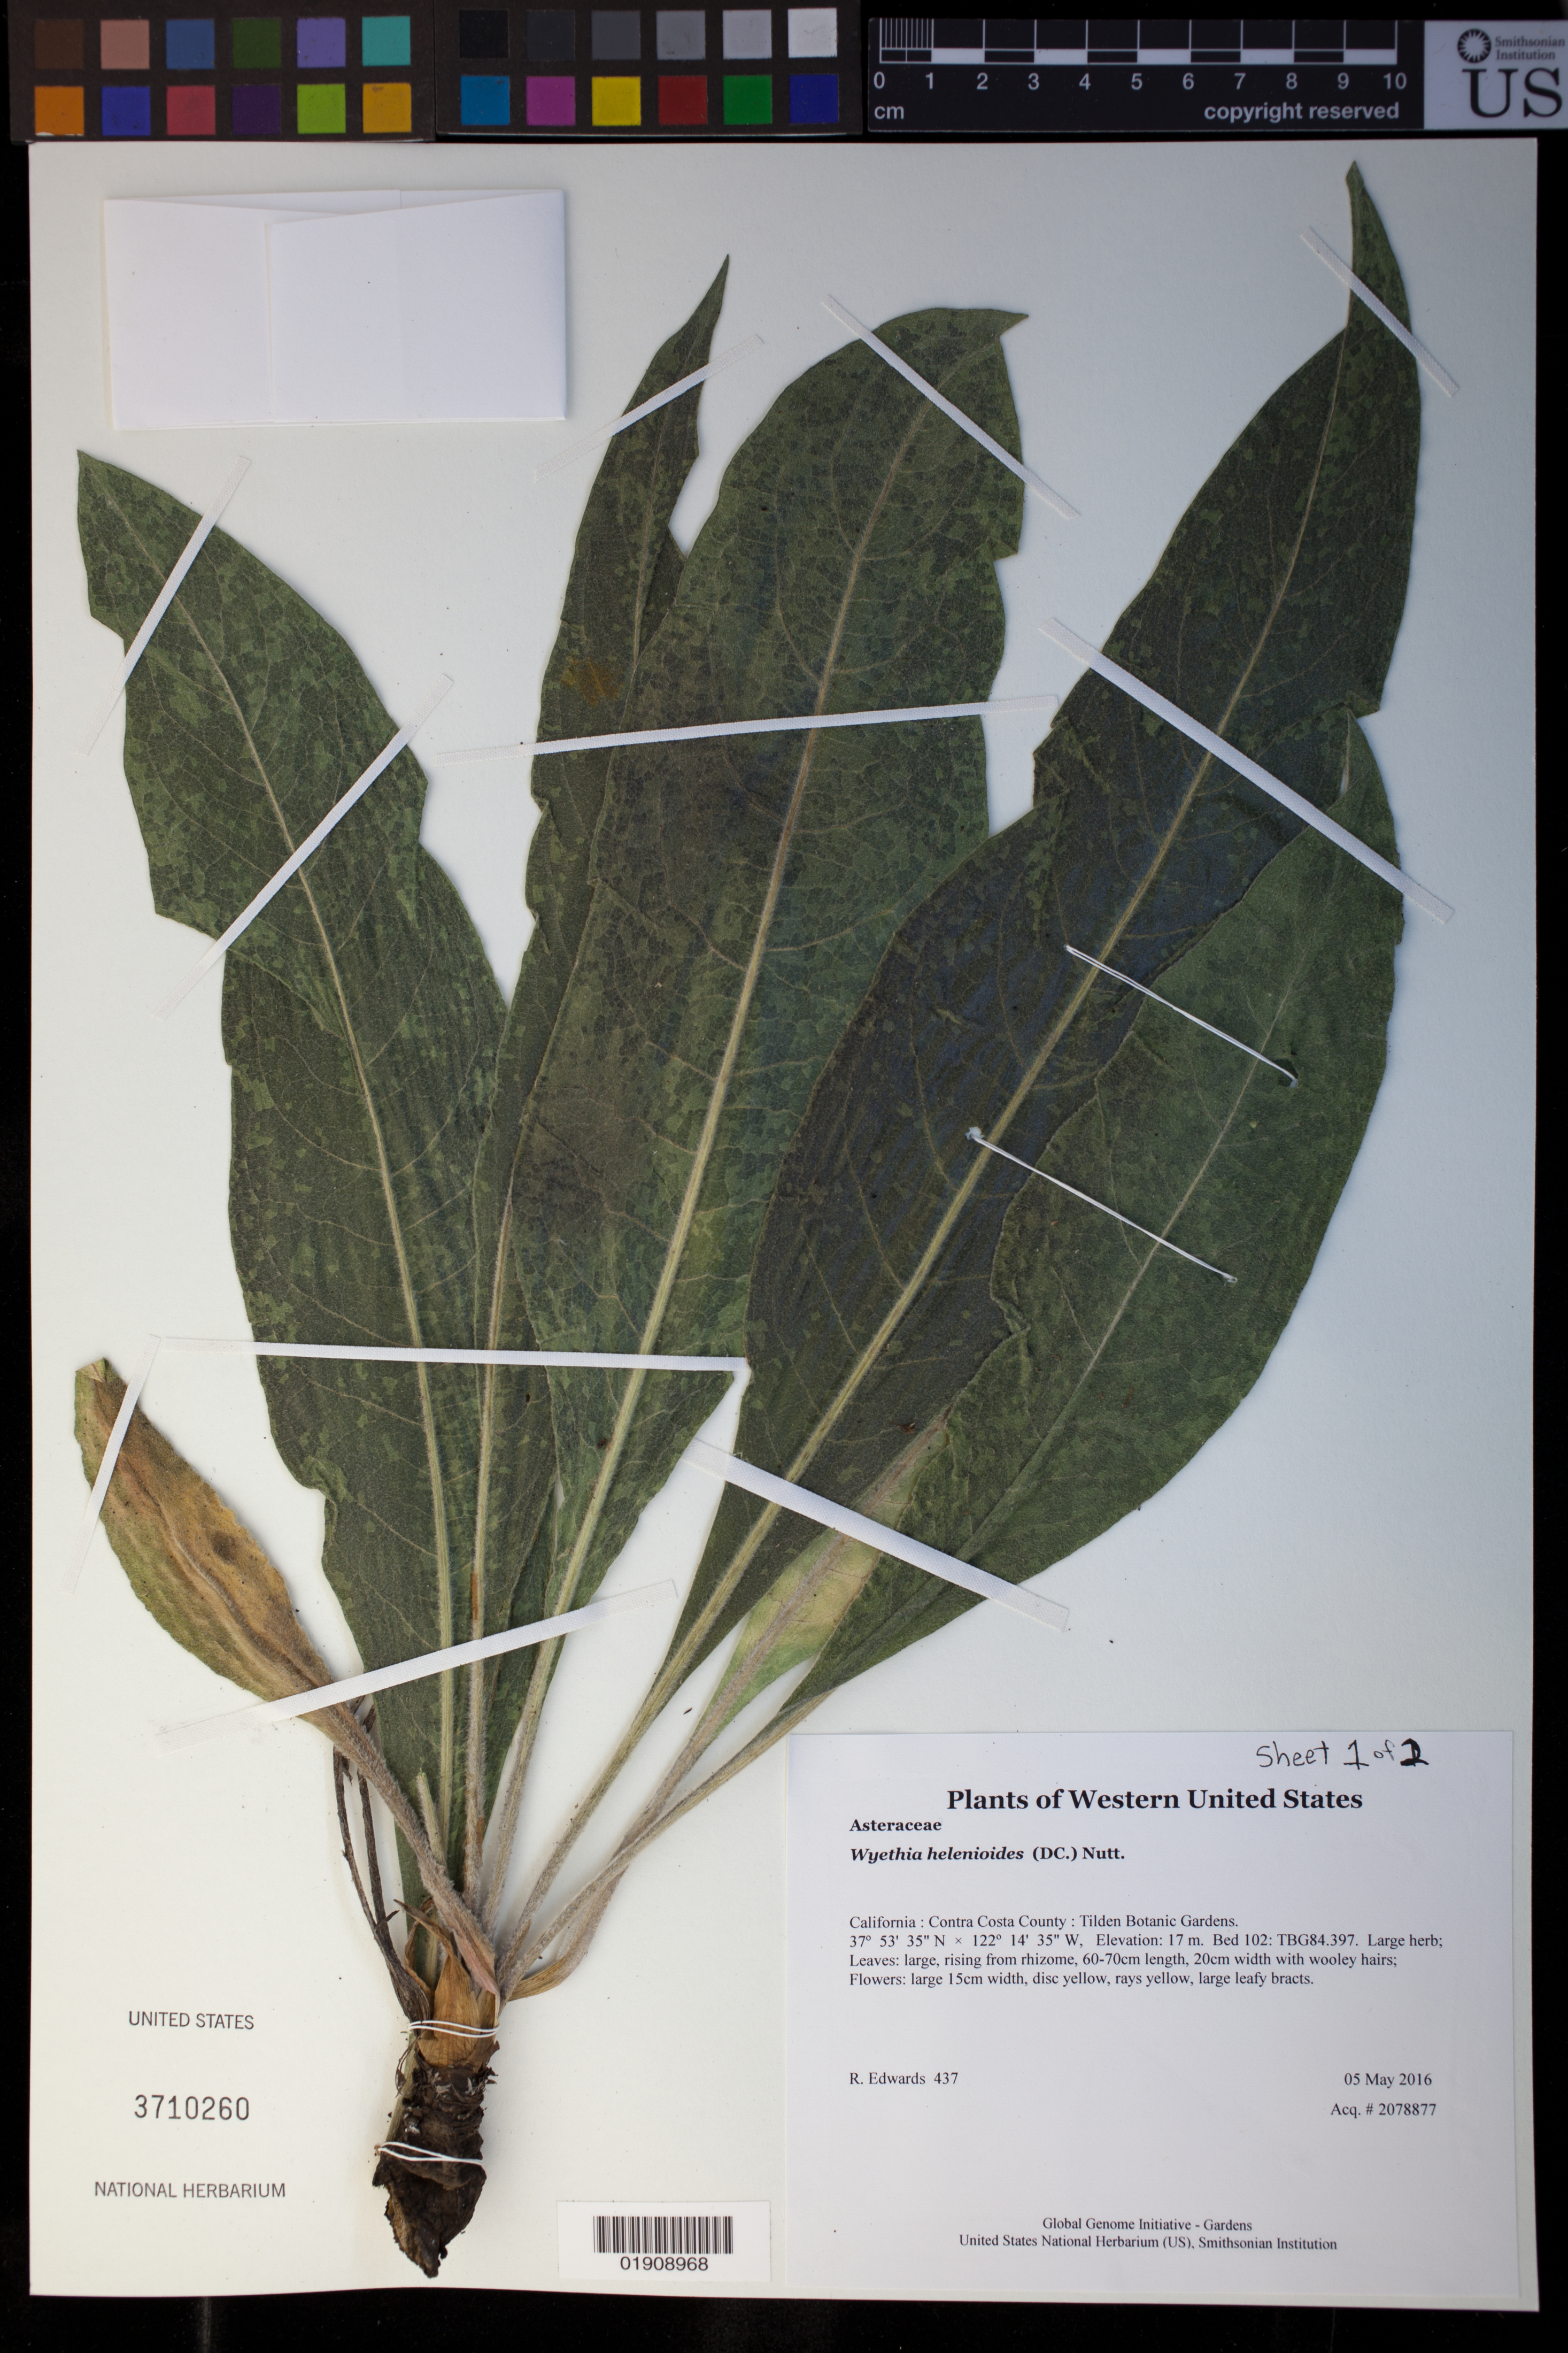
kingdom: Plantae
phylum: Tracheophyta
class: Magnoliopsida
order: Asterales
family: Asteraceae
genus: Wyethia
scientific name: Wyethia helenioides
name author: (DC.) Nutt.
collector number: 437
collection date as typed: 5 May 2016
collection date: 2016-05-05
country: United States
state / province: California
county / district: Contra Costa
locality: Tilden Botanic Gardens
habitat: Bed 102: TBG84.397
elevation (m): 17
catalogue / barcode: US 3710260